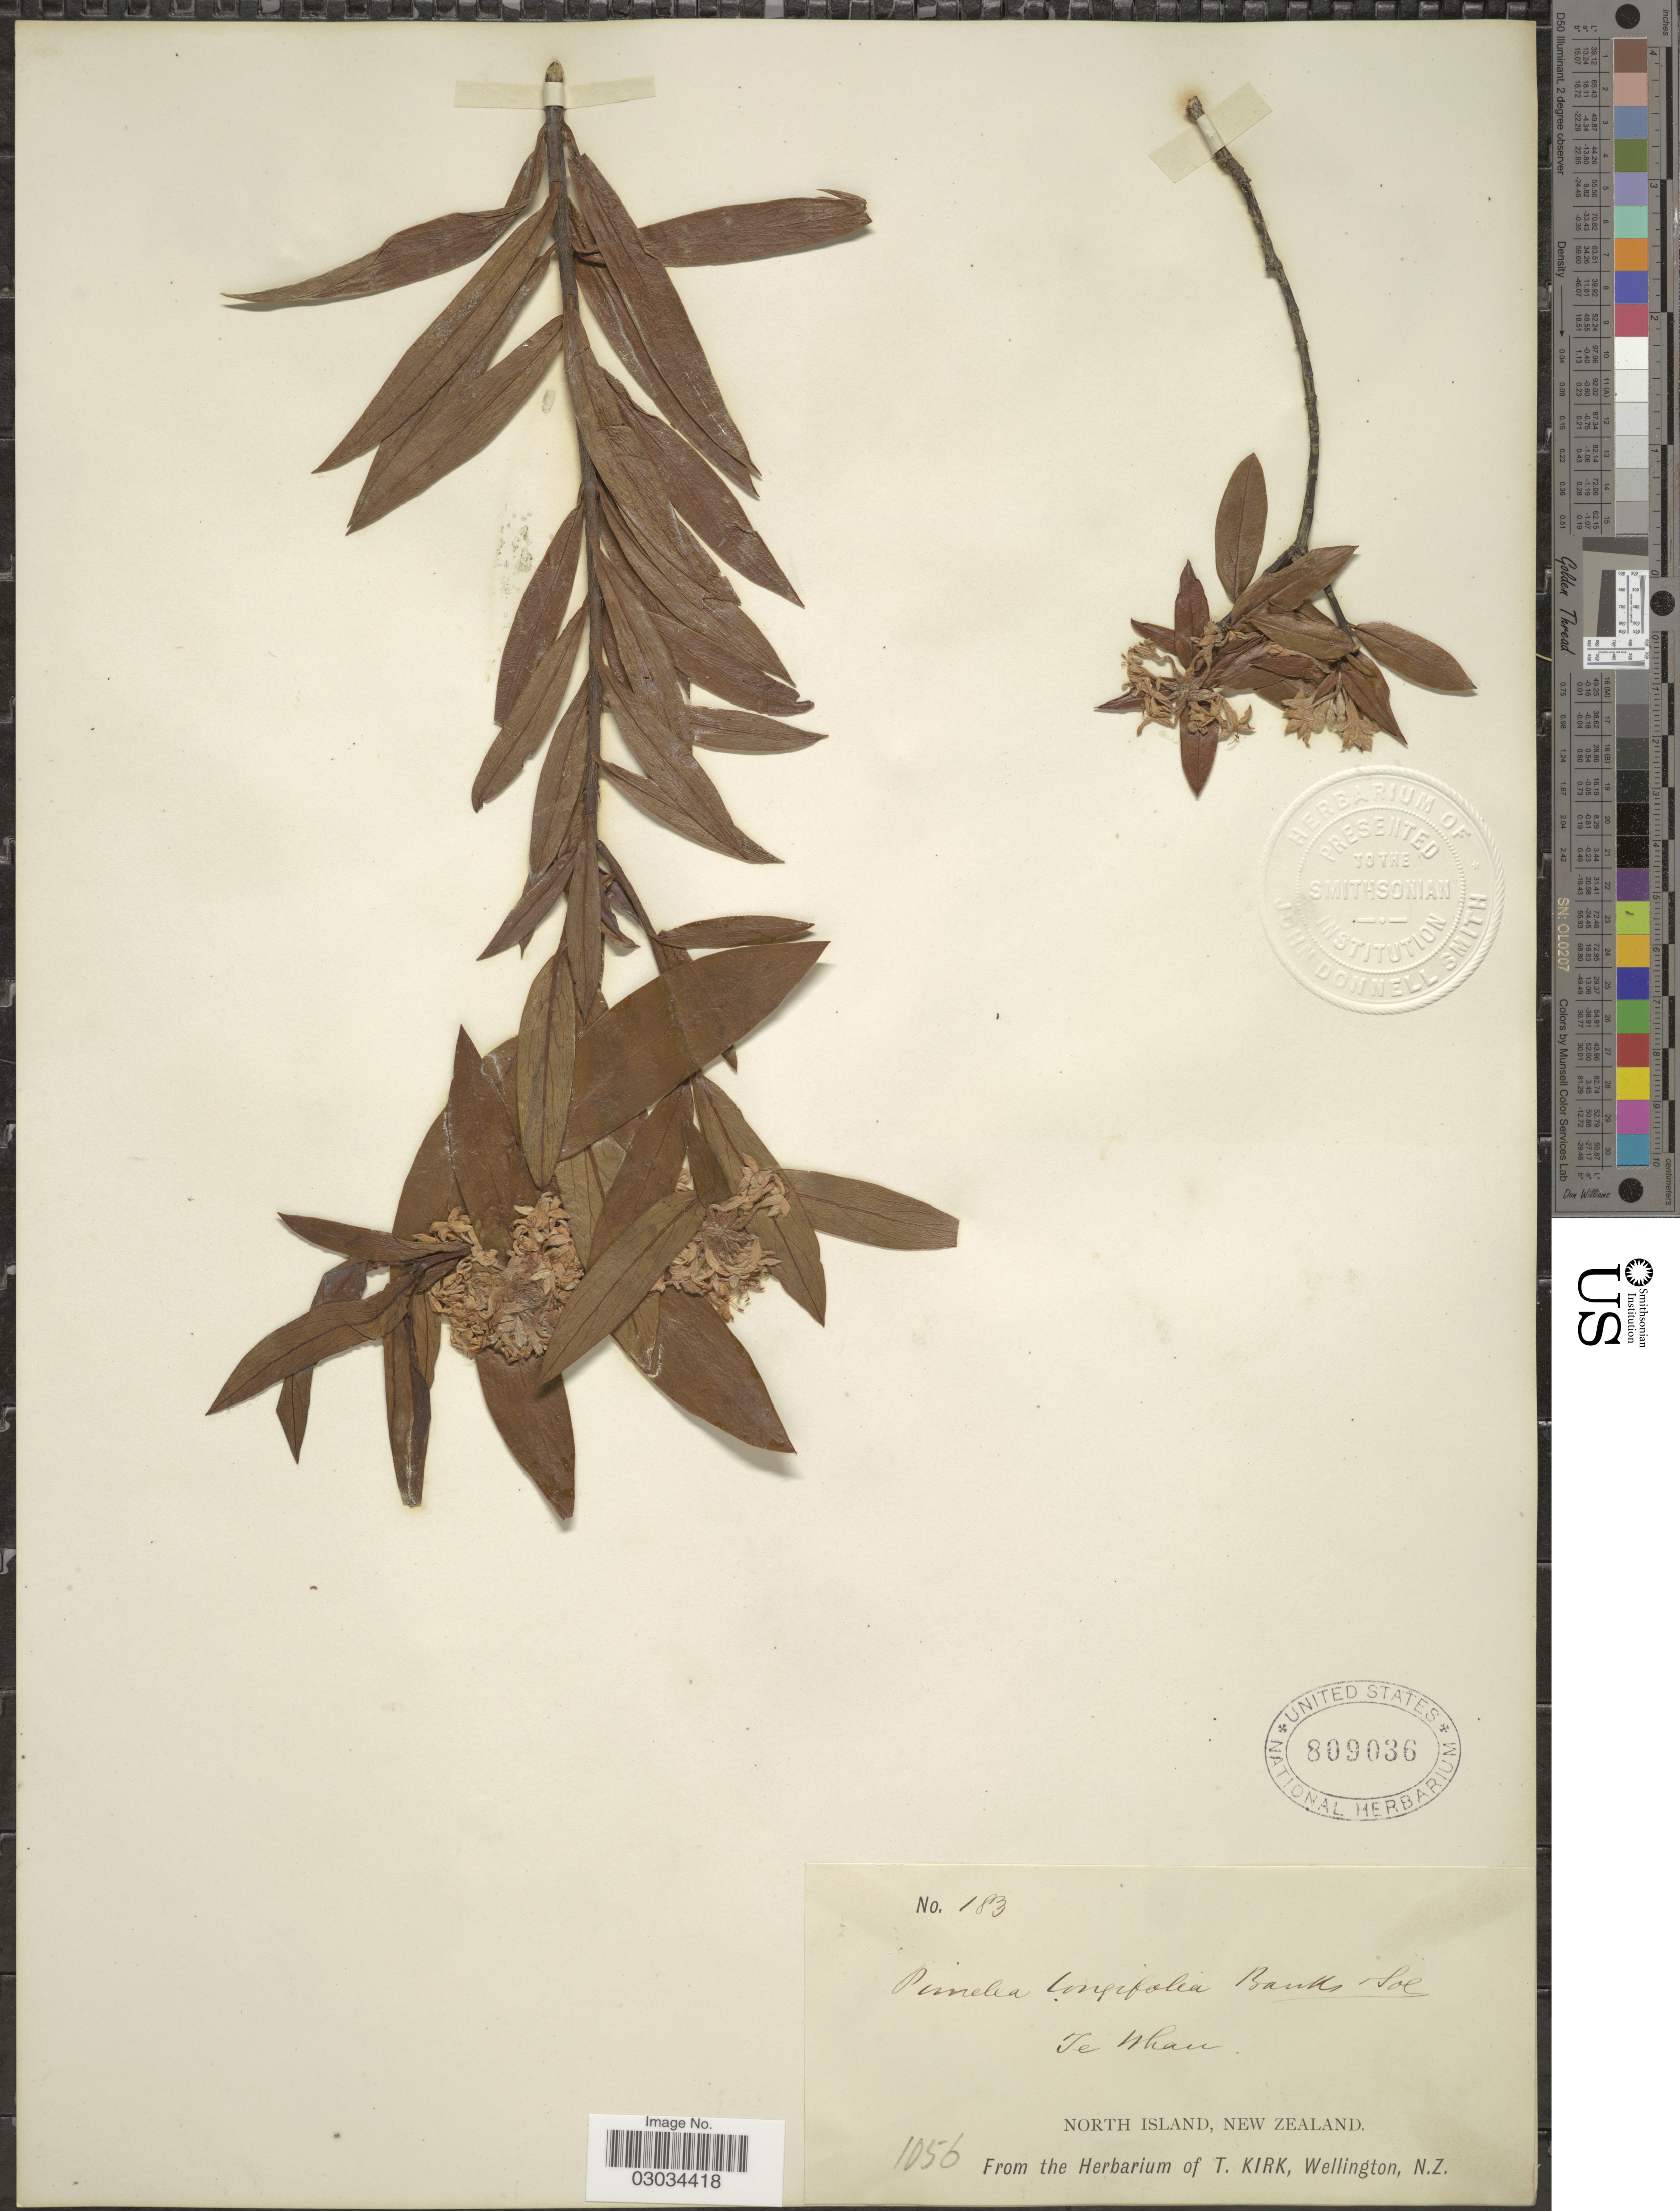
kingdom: Plantae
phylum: Tracheophyta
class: Magnoliopsida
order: Malvales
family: Thymelaeaceae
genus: Pimelea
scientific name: Pimelea longifolia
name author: Banks & Sol. ex Wikstr.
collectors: ex herb. T. Kirk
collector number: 183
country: New Zealand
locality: Te Whau. North Island.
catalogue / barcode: US 809036